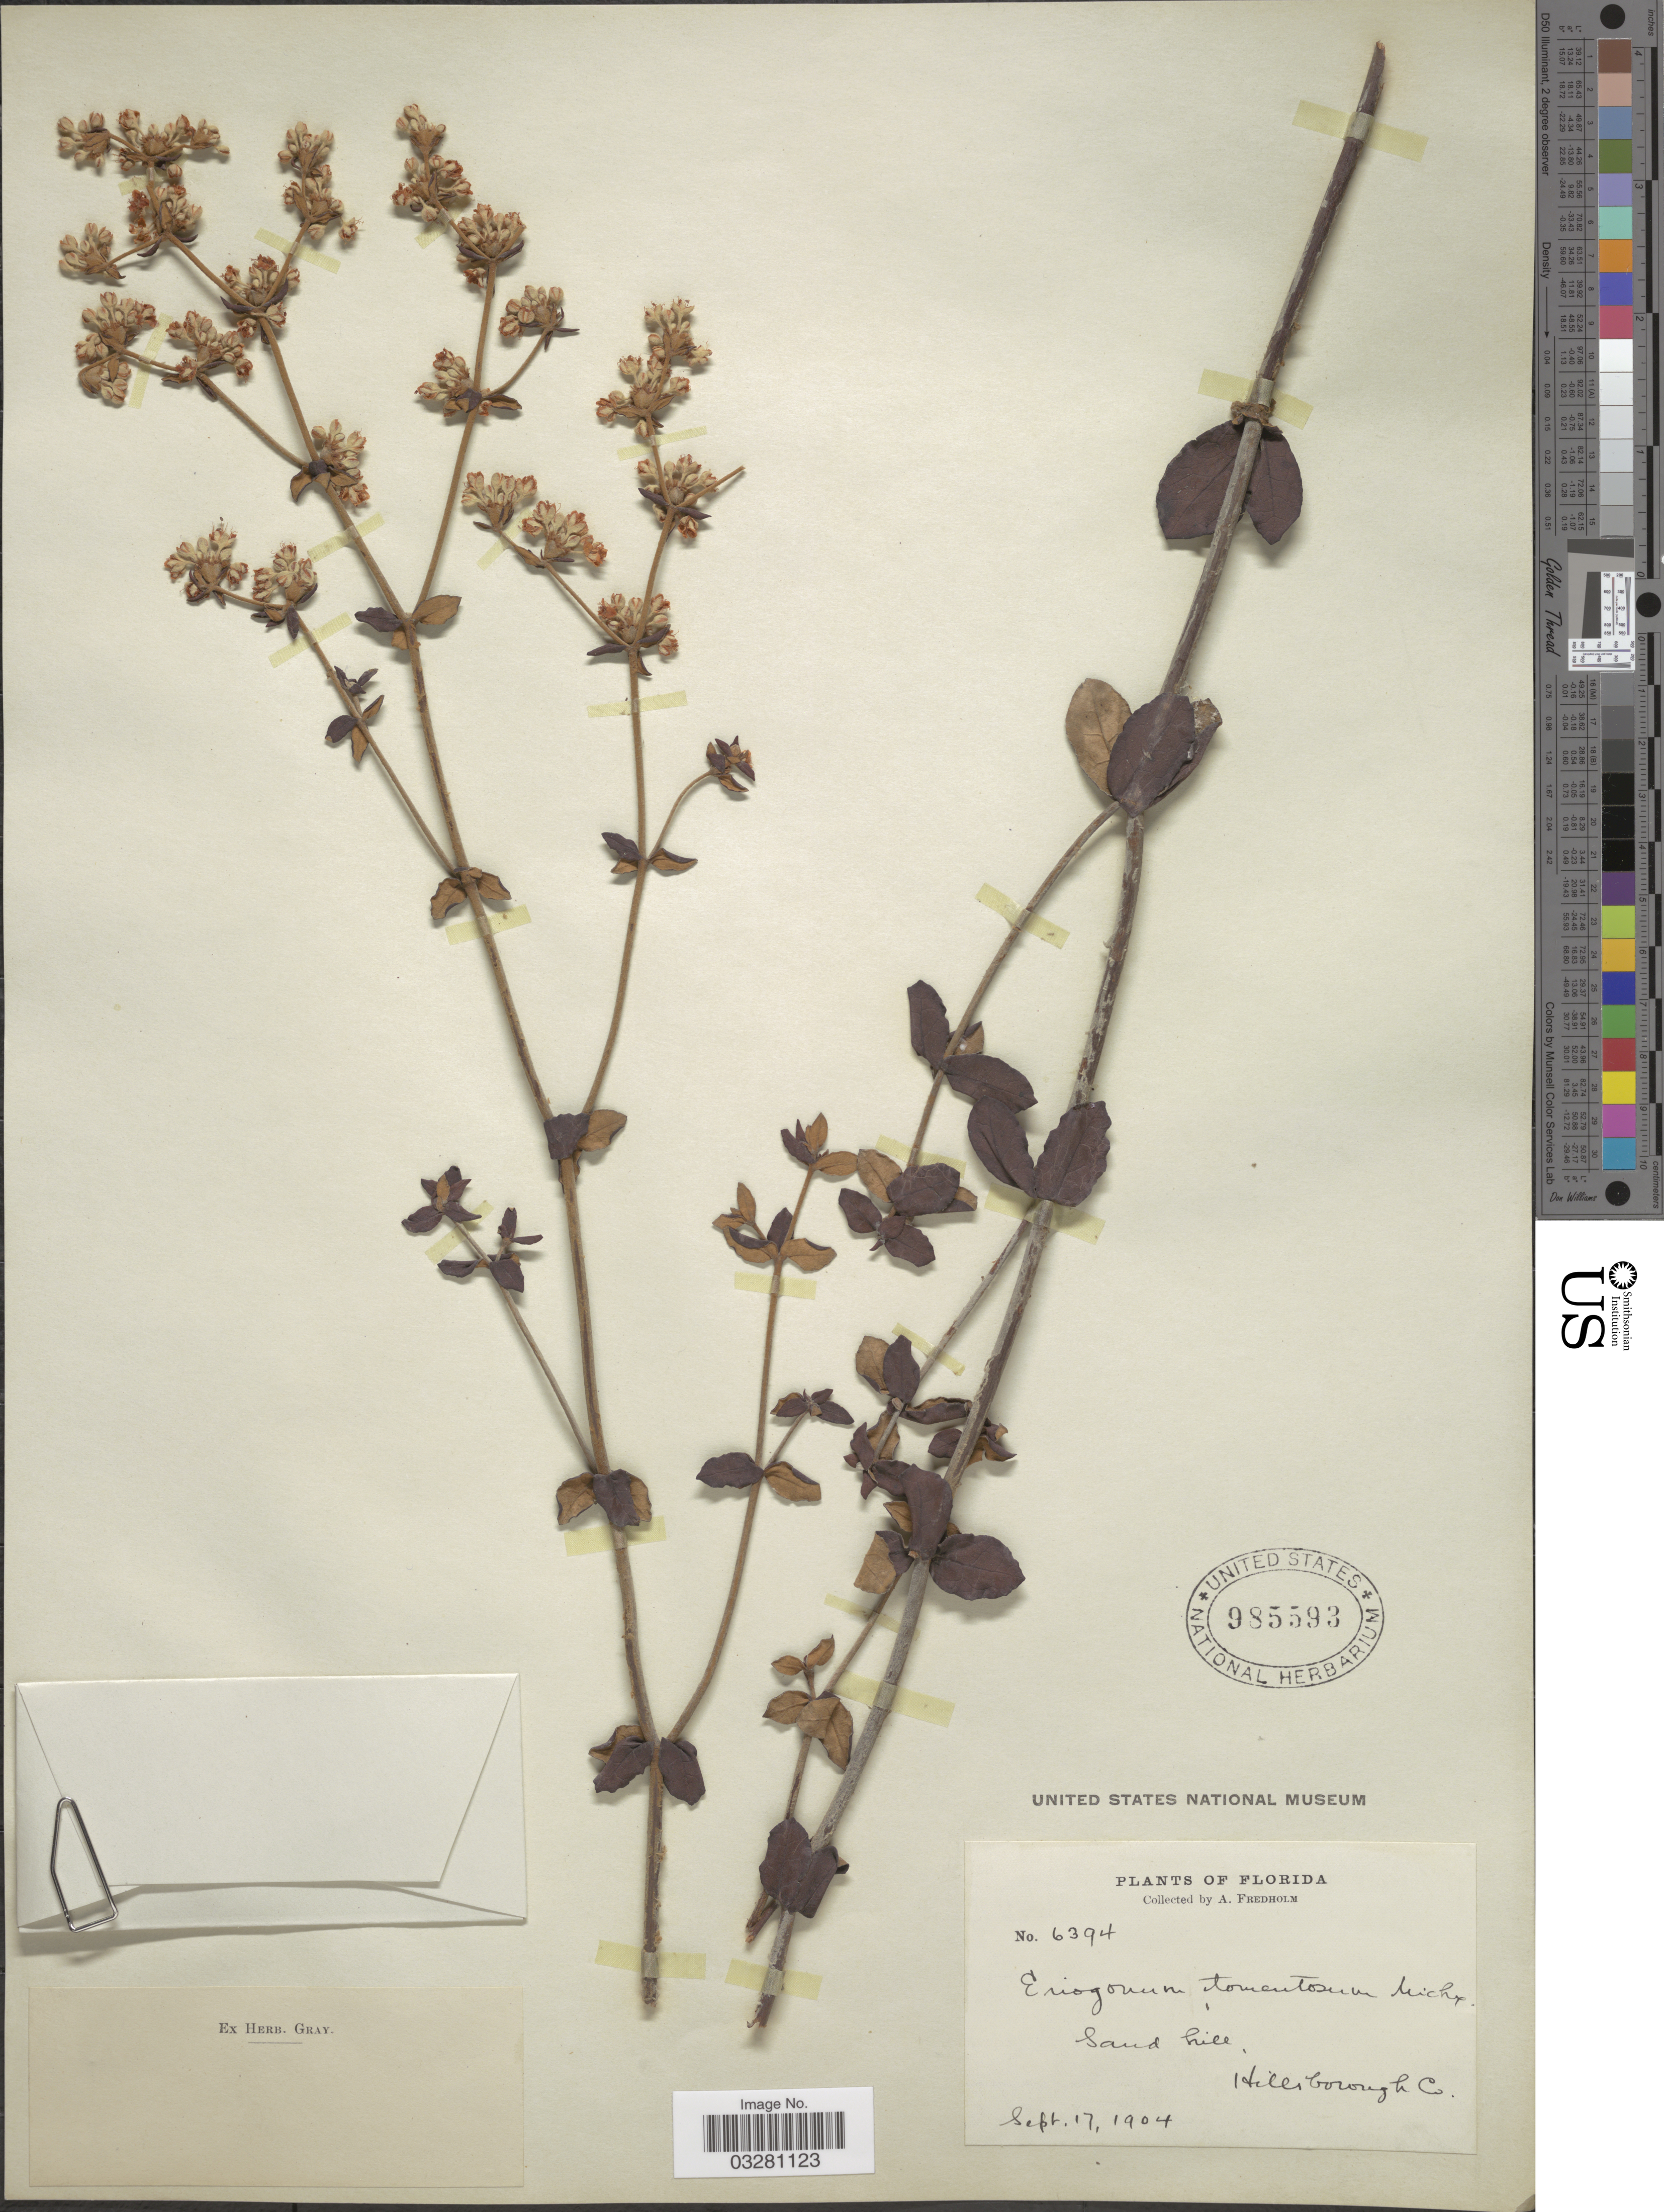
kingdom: Plantae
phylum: Tracheophyta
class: Magnoliopsida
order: Caryophyllales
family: Polygonaceae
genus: Eriogonum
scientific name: Eriogonum tomentosum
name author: Michx.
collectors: A. Fredholm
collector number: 6394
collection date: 1904-09-17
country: United States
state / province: Florida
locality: Hillsborough Co.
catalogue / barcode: US 985593